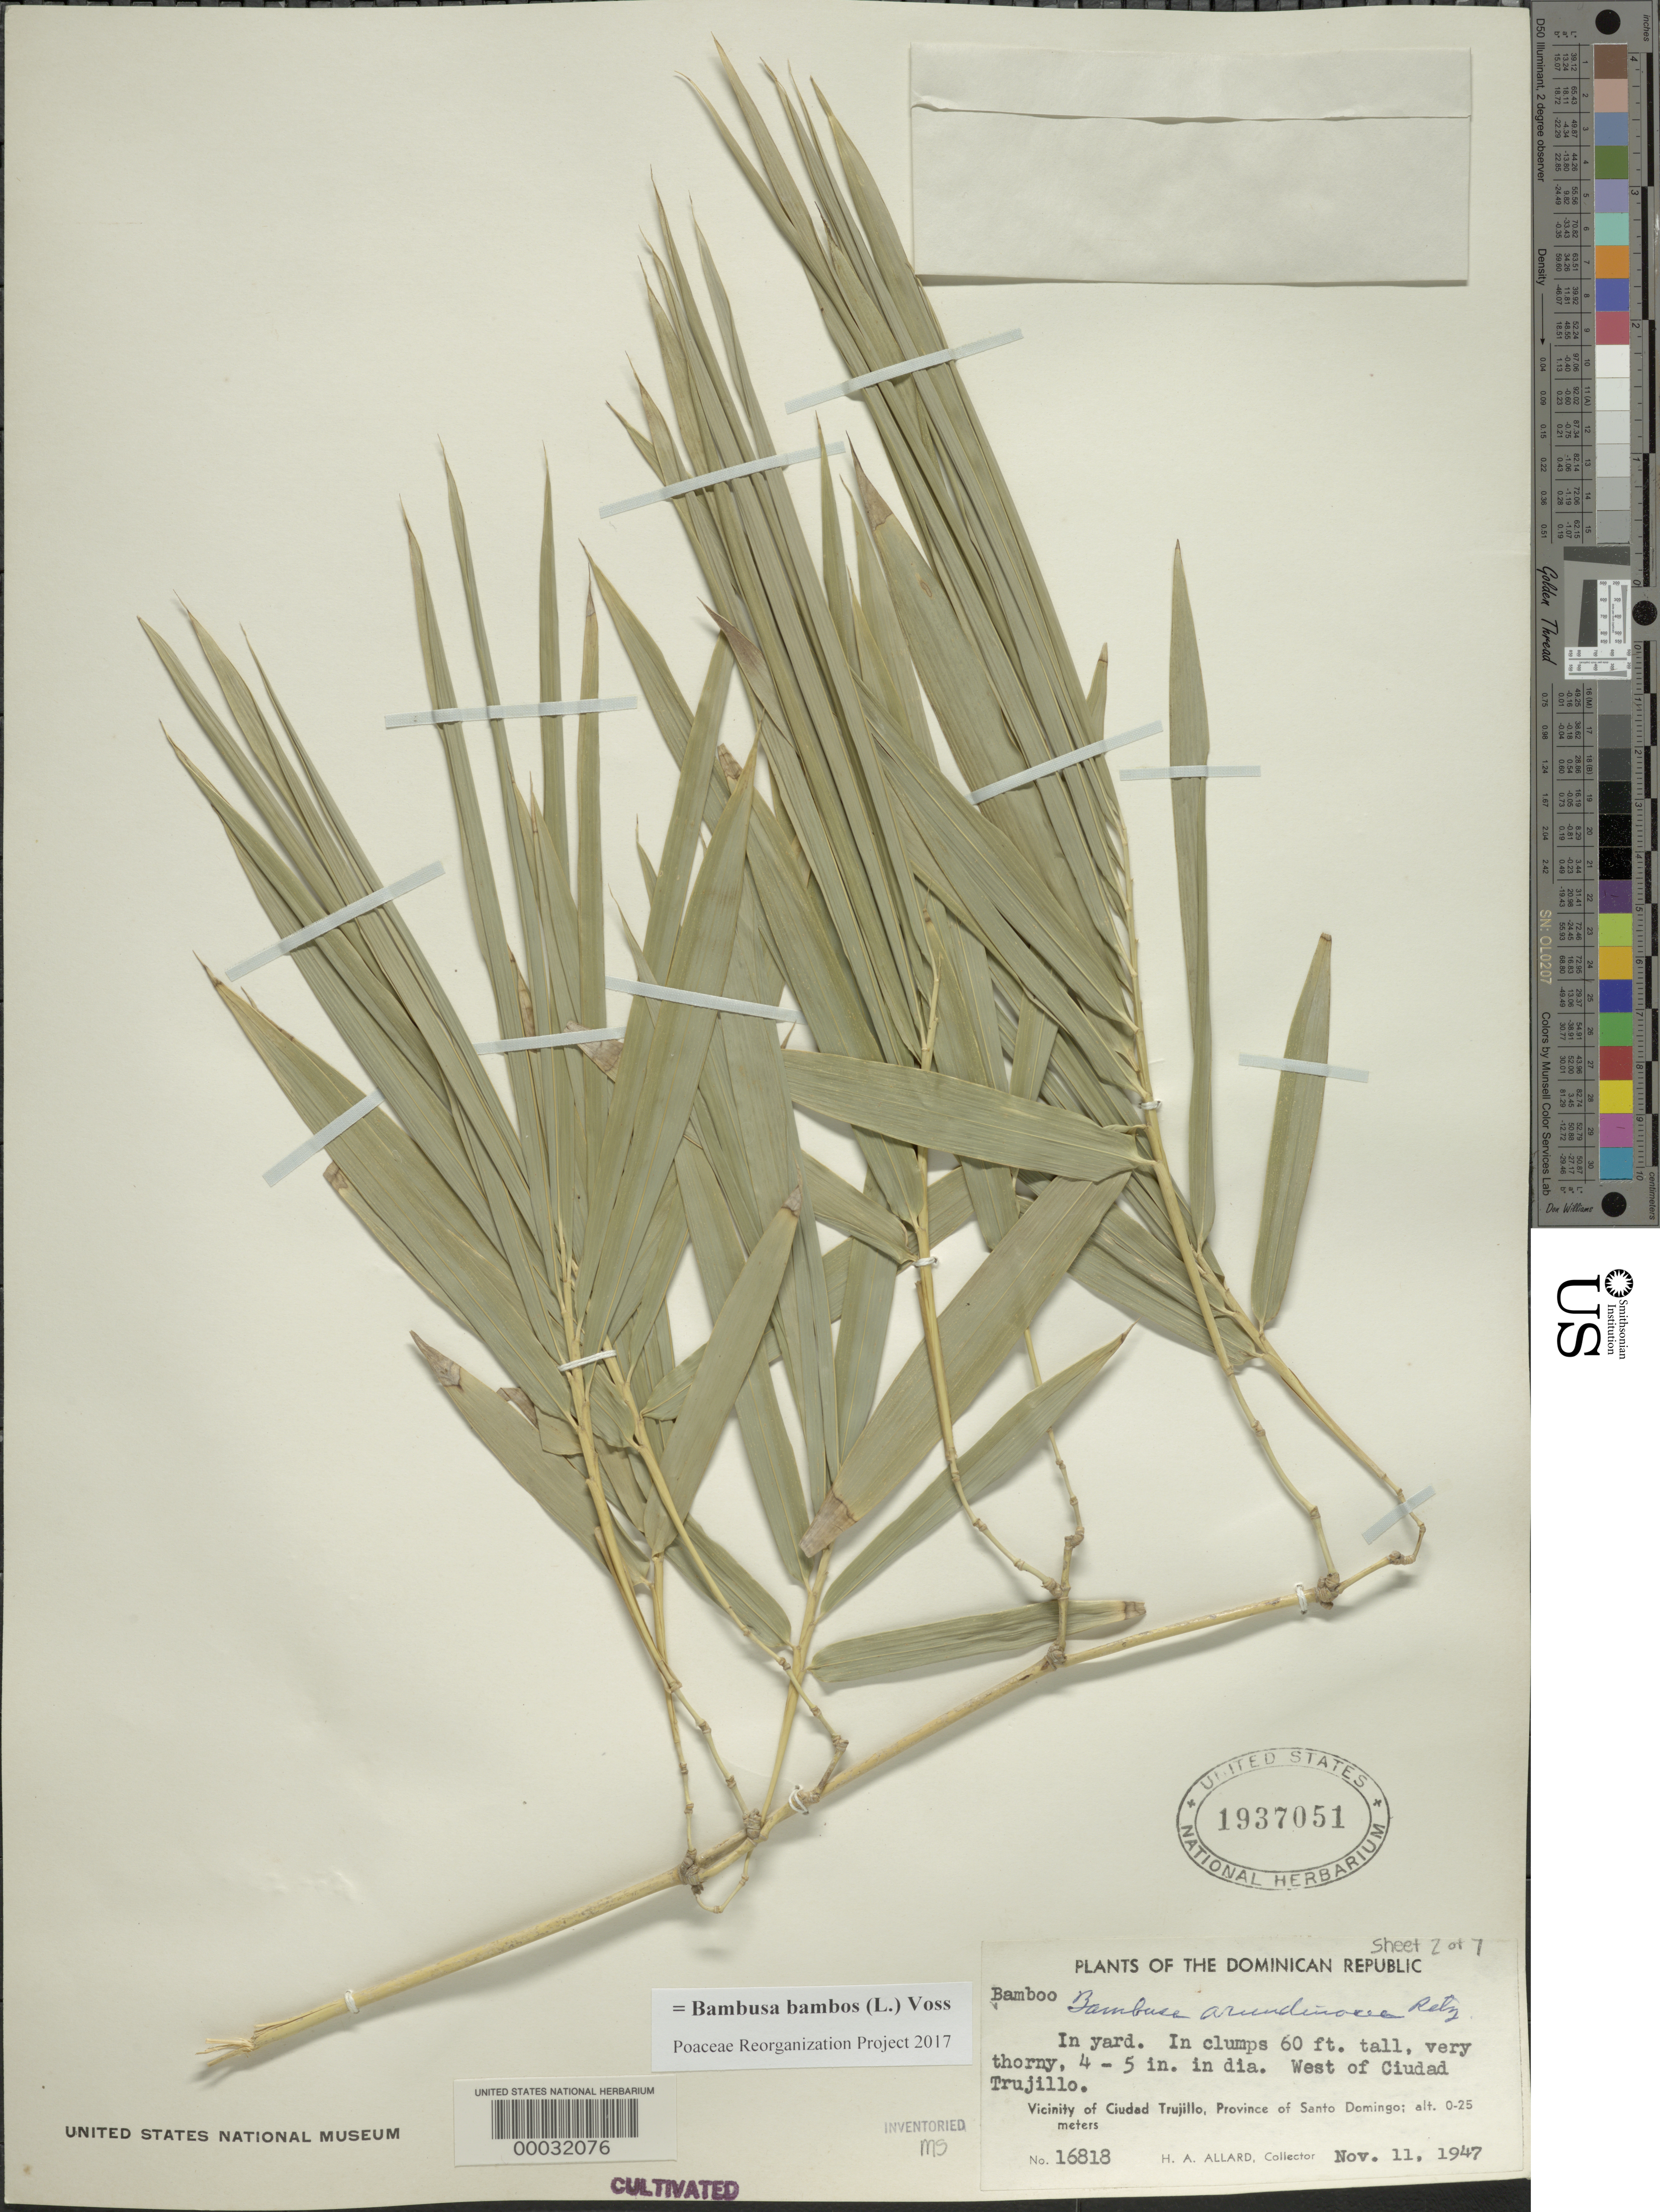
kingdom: Plantae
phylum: Tracheophyta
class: Liliopsida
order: Poales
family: Poaceae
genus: Bambusa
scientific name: Bambusa bambos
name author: (L.) Voss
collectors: H. A. Allard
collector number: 16818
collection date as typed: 11 Nov 1947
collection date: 1947-11-11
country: Dominican Republic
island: Hispaniola Island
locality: Ciudad trujillo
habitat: in yard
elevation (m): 25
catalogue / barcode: US 1937051